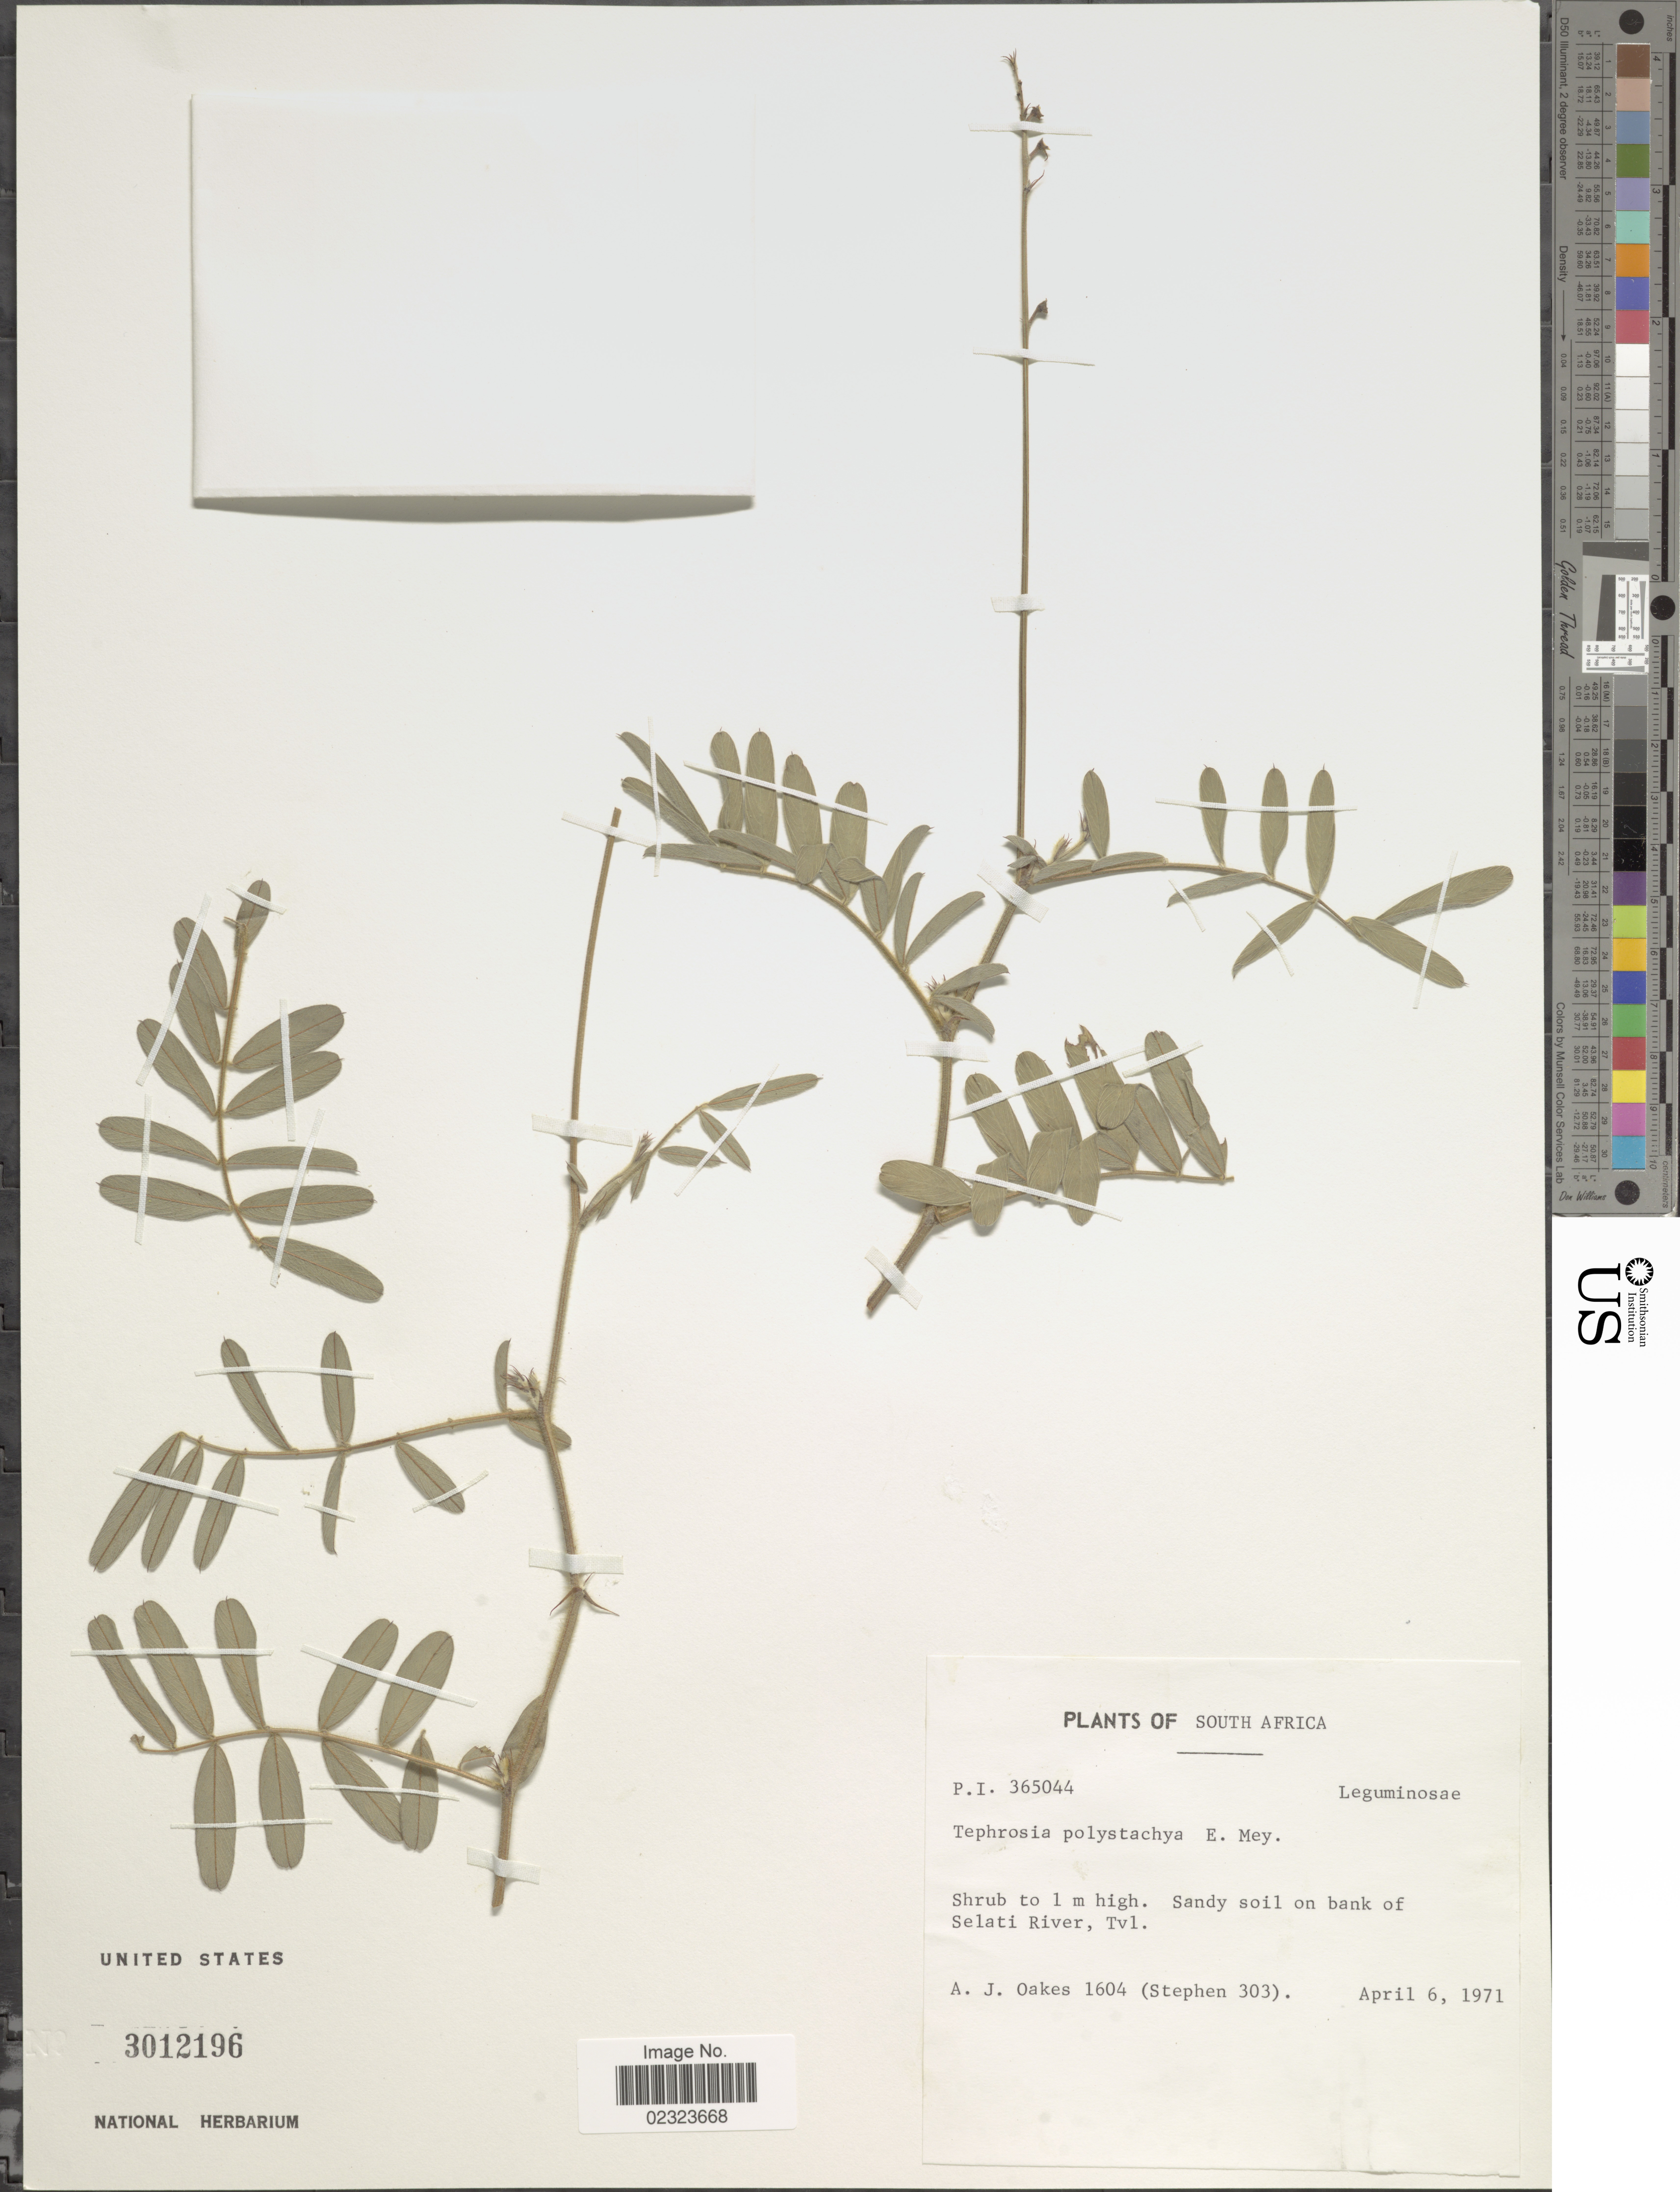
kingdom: Plantae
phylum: Tracheophyta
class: Magnoliopsida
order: Fabales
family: Fabaceae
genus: Tephrosia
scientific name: Tephrosia polystachya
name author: E. Mey.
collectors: A. Oakes & Stephen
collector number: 1604/303?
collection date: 1971-04-06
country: South Africa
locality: Sandy soil on bank of Selati River, Tvl.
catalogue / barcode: US 3012196